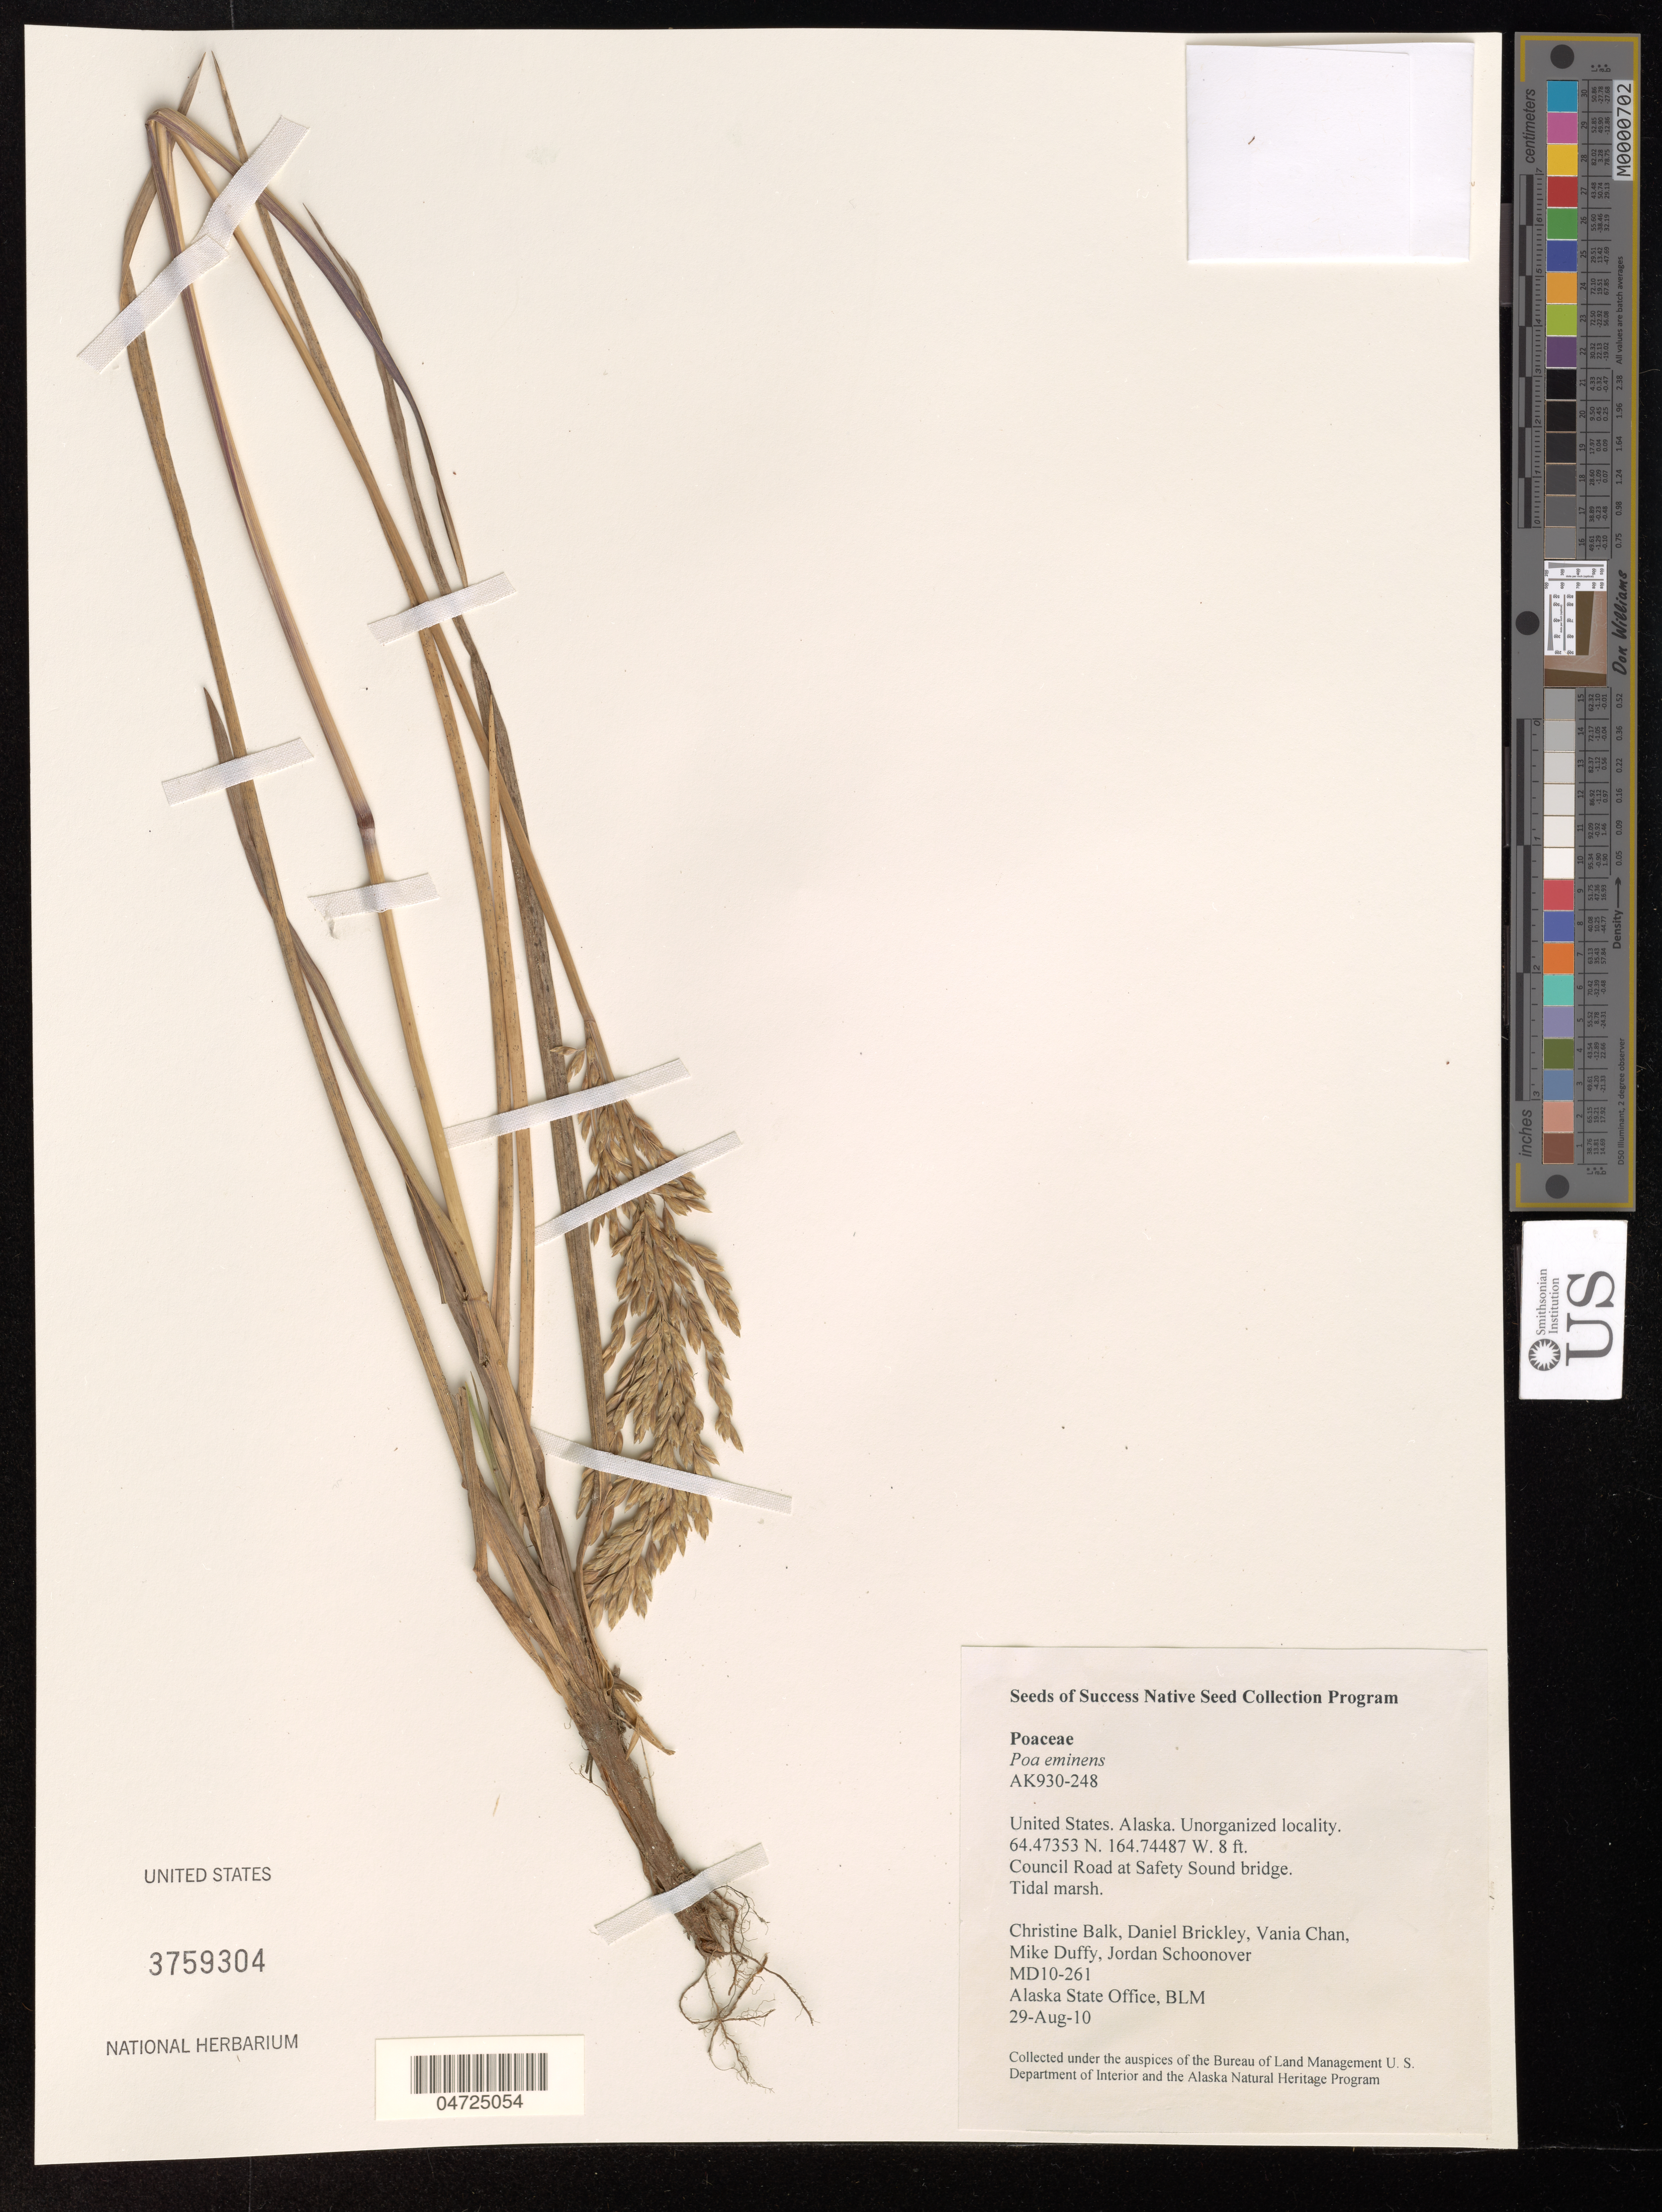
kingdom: Plantae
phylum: Tracheophyta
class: Liliopsida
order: Poales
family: Poaceae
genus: Poa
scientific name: Poa eminens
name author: J. Presl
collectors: C. Balk, D. Brickley, V. Chan & M. Duffy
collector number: MD10-261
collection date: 2010-08-29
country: United States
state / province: Alaska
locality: Council Road at Safety Sound bridge.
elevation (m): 2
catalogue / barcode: US 3759304